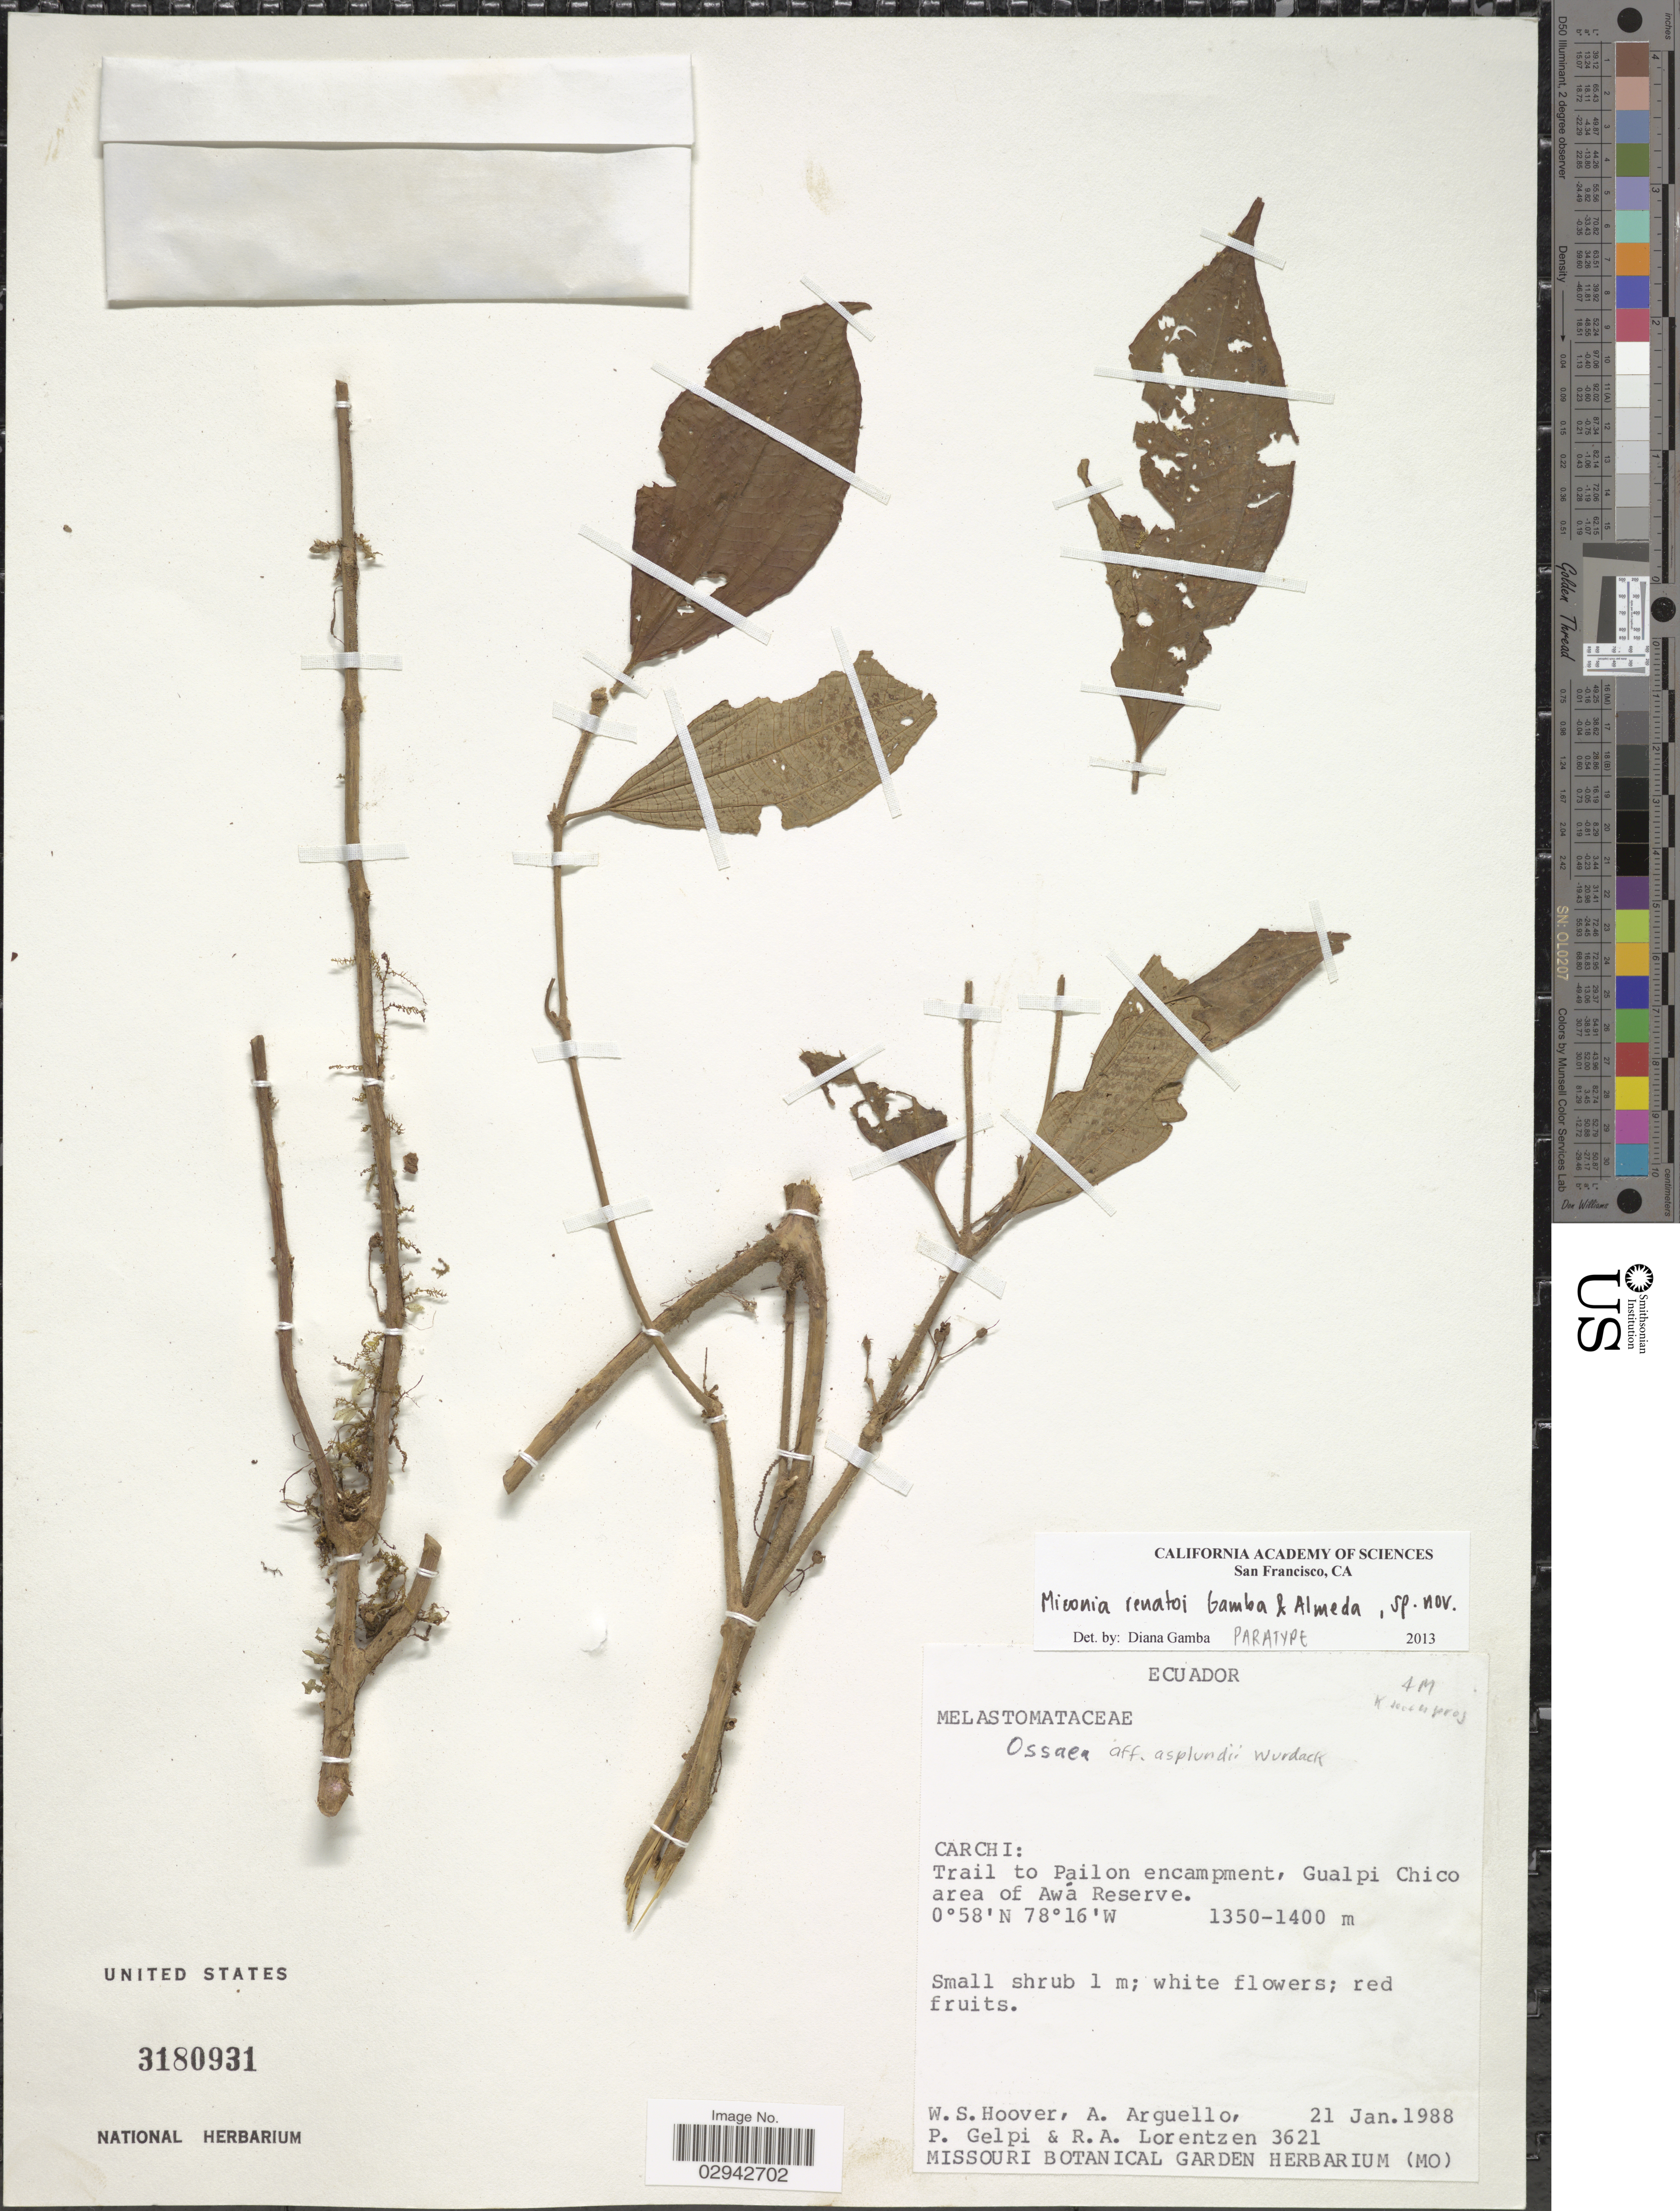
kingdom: Plantae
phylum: Tracheophyta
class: Magnoliopsida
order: Myrtales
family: Melastomataceae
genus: Miconia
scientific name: Miconia renatoi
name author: Gamba & Almeda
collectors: W. S. Hoover, A. Arguello, P. Gelpi & R. Lorentzen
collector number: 3621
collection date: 1988-01-21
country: Ecuador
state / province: Carchi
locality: Trail to Pail on encampment, Gualpi Chico area of Awa Reserve.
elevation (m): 1350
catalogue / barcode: US 3180931